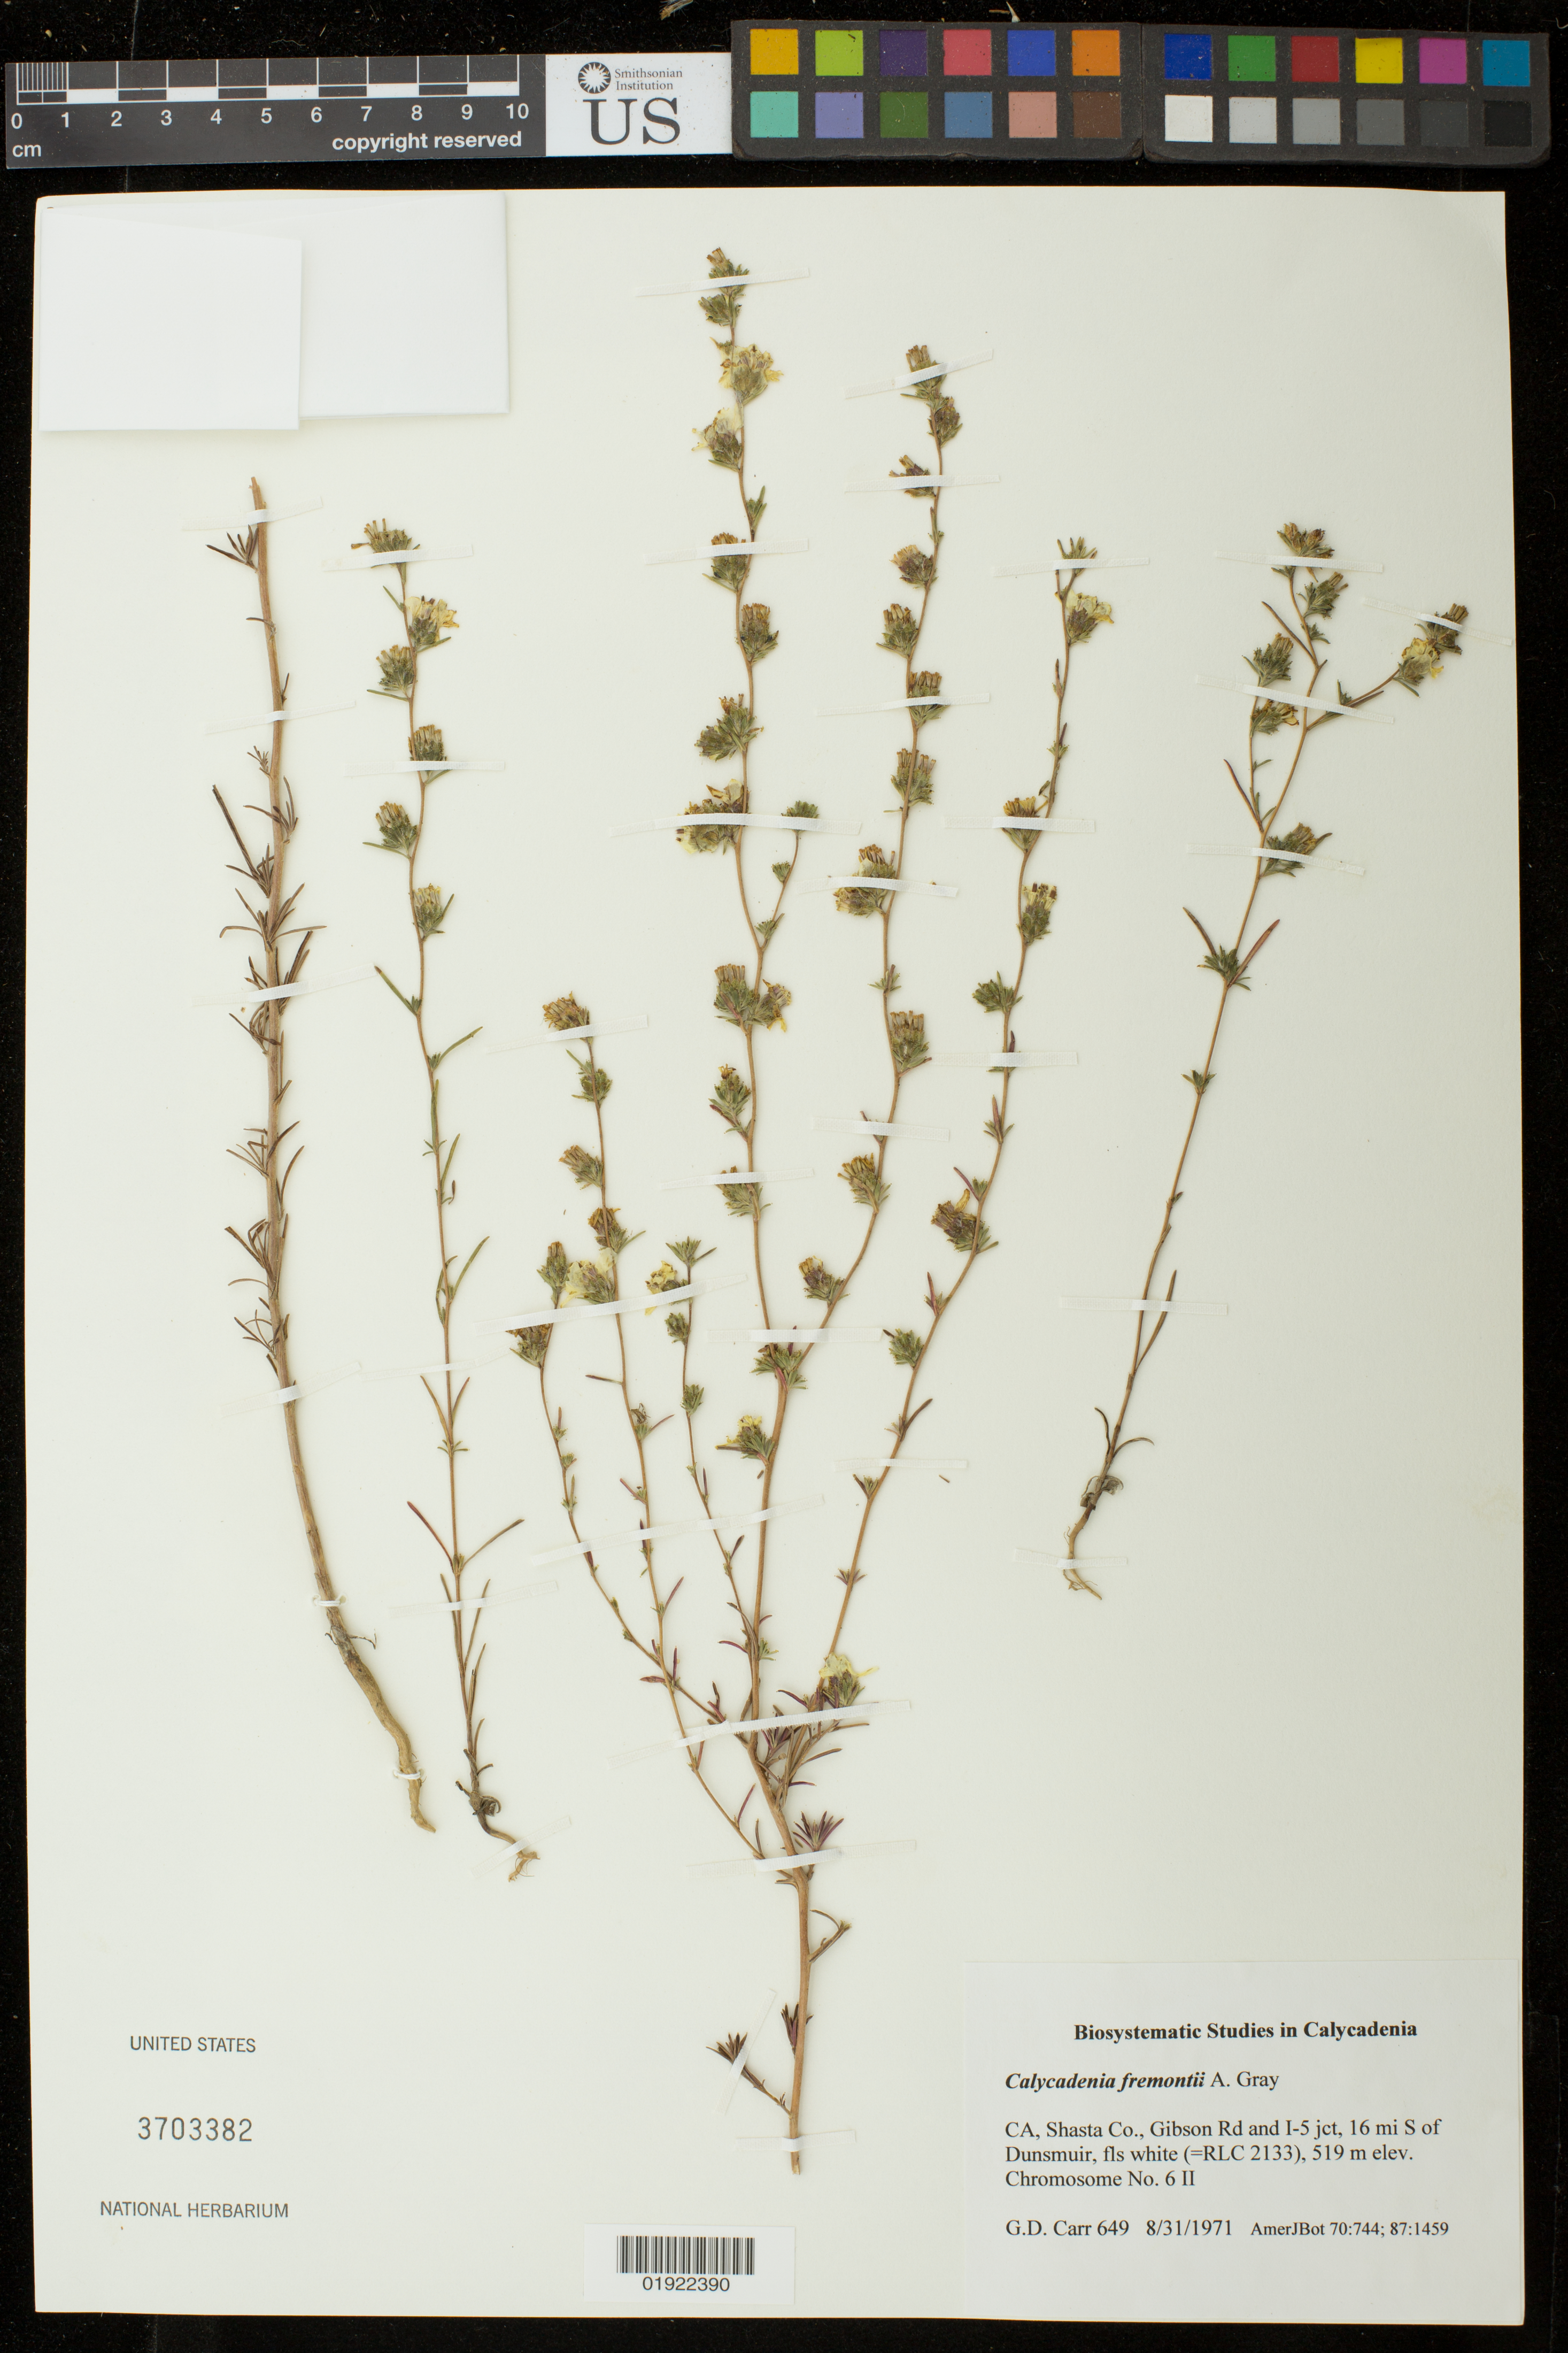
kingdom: Plantae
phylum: Tracheophyta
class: Magnoliopsida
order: Asterales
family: Asteraceae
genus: Calycadenia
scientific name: Calycadenia fremontii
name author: A. Gray in Emory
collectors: G. Carr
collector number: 649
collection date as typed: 8/31/1971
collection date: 1971-08-31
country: United States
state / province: California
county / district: Shasta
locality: Gibson Rd and I-5 jct, 16 mi S of Dunsmuir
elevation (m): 519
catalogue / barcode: US 3703382